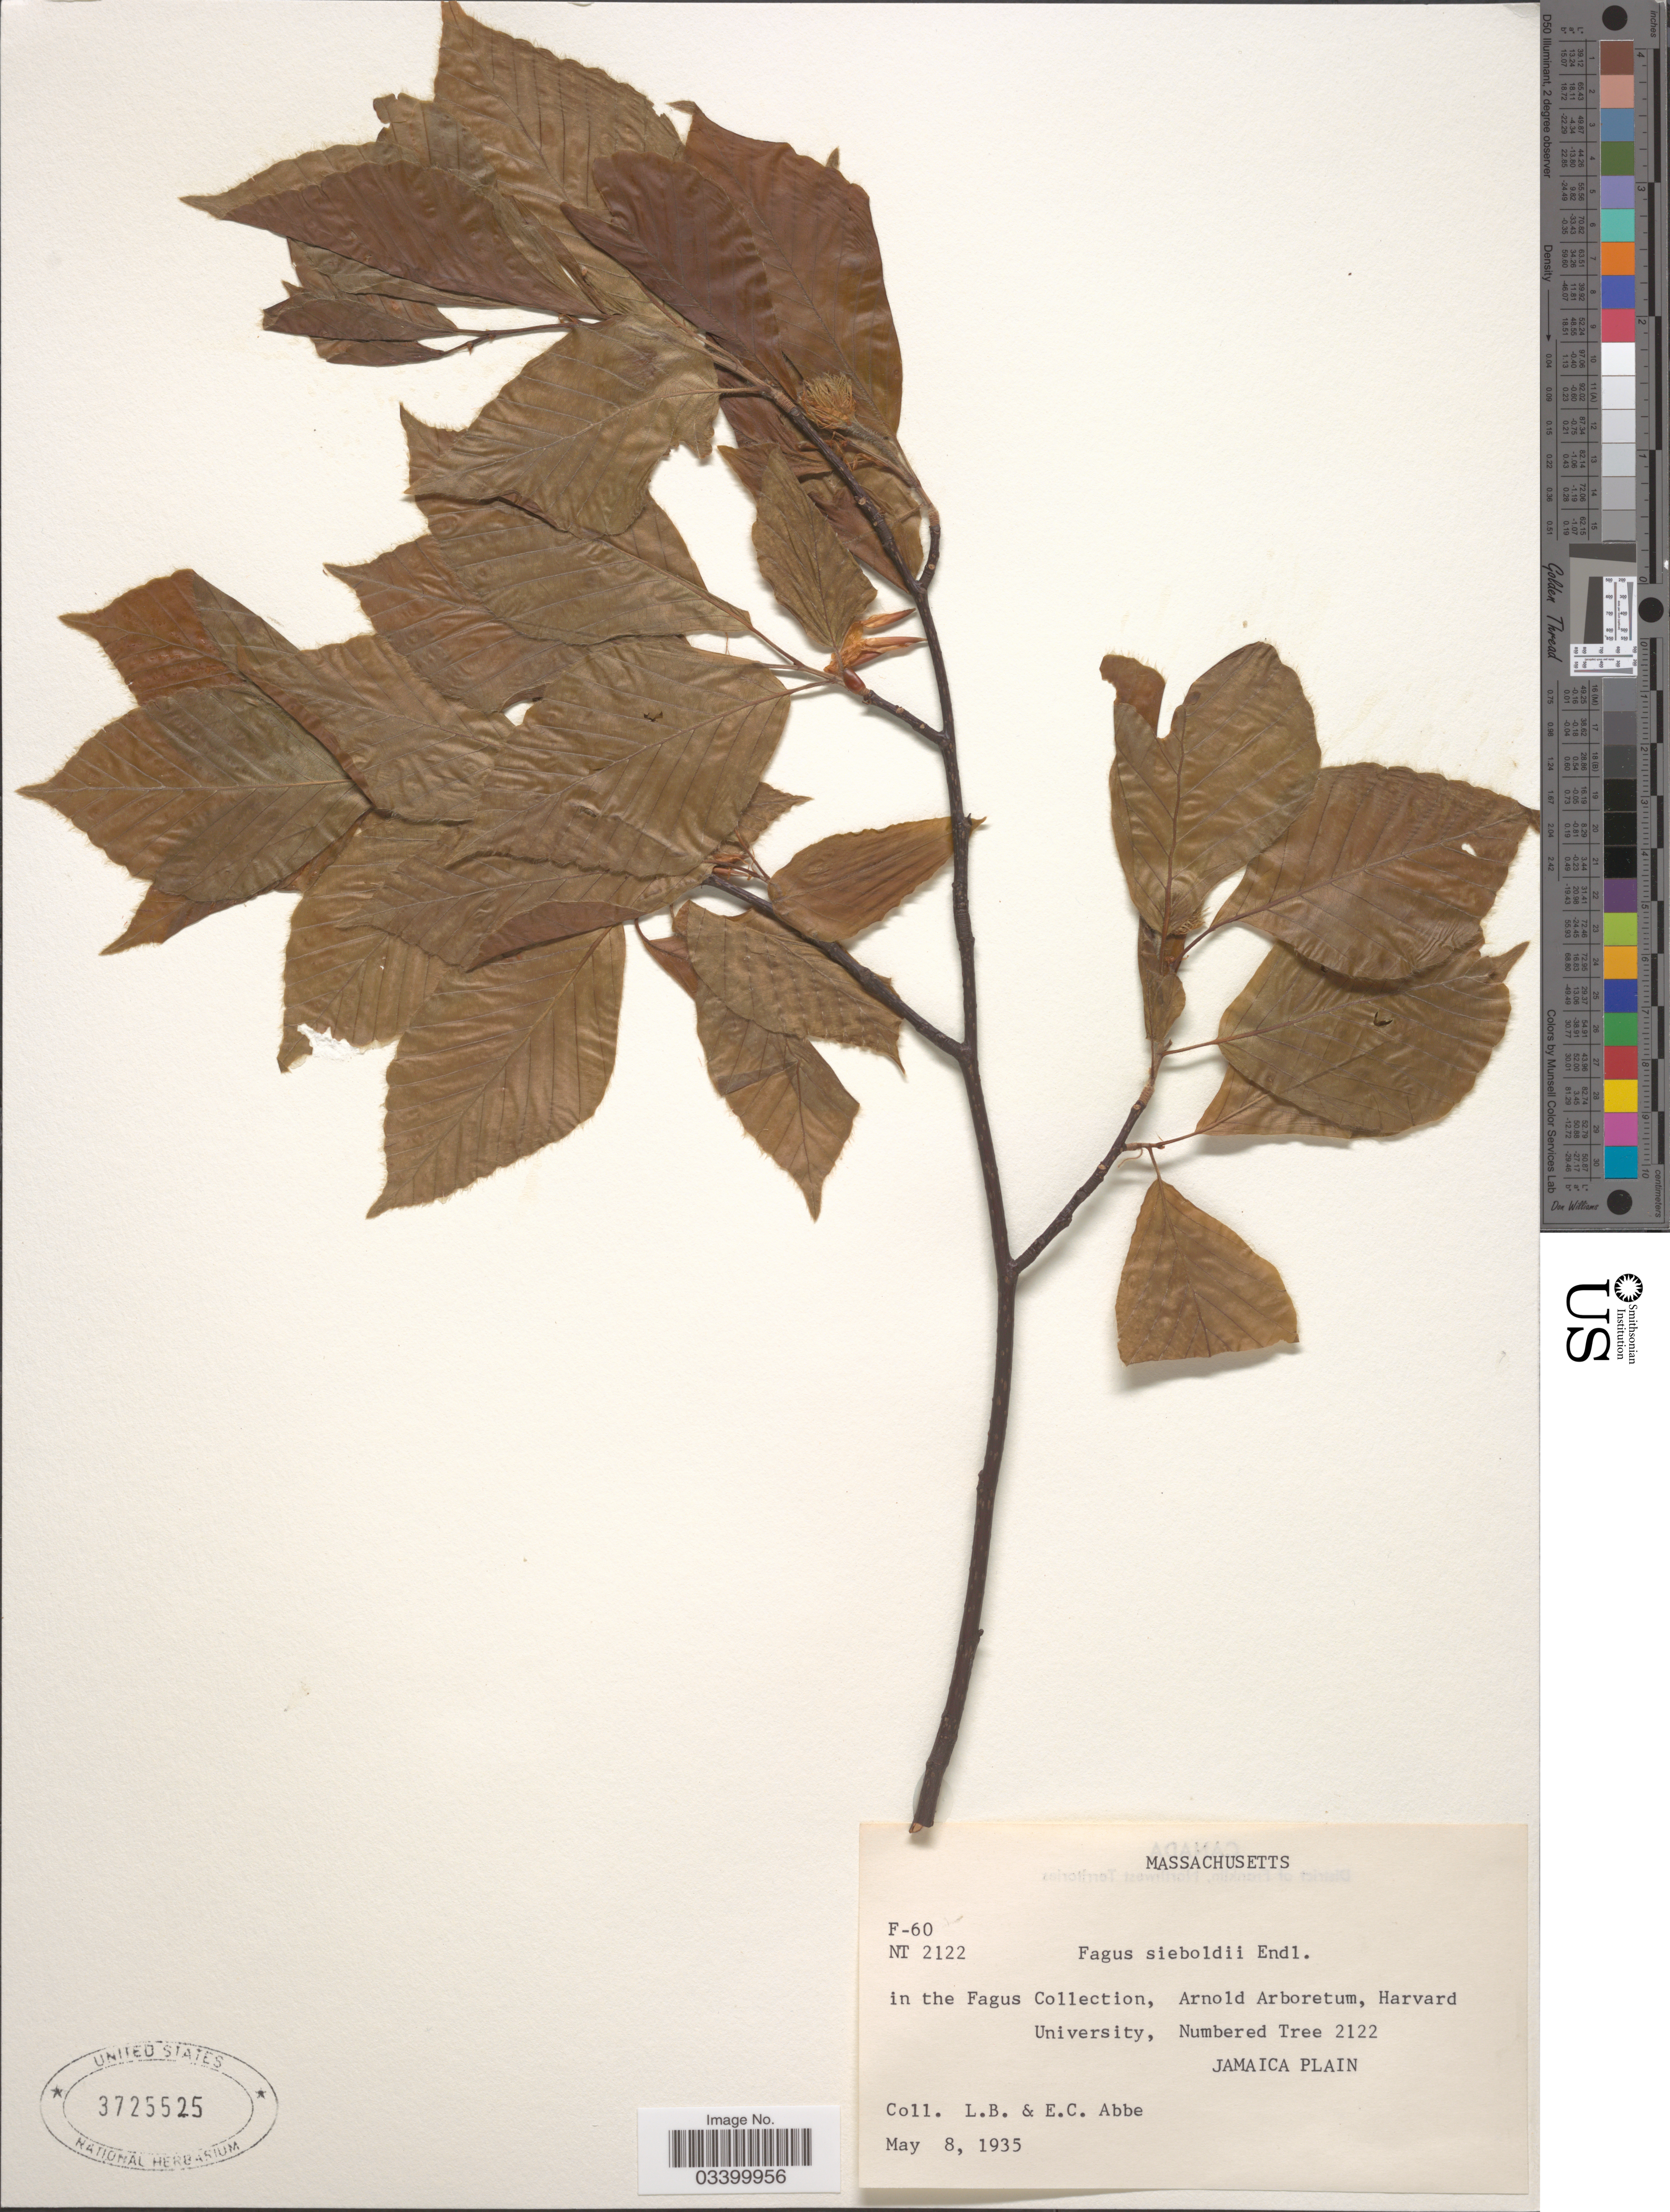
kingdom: Plantae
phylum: Tracheophyta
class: Magnoliopsida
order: Fagales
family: Fagaceae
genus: Fagus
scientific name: Fagus sieboldii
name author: (Siebold) Endl. ex A. DC.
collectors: L. B. Abbe & E. C. Abbe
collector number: F-60/NT2122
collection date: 1935-05-08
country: United States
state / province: Massachusetts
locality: In the Fagus Collection, Arnold Arboretum, Harvard University, Numbered Tree 2122. Jamaica Plain.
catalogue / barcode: US 3725525